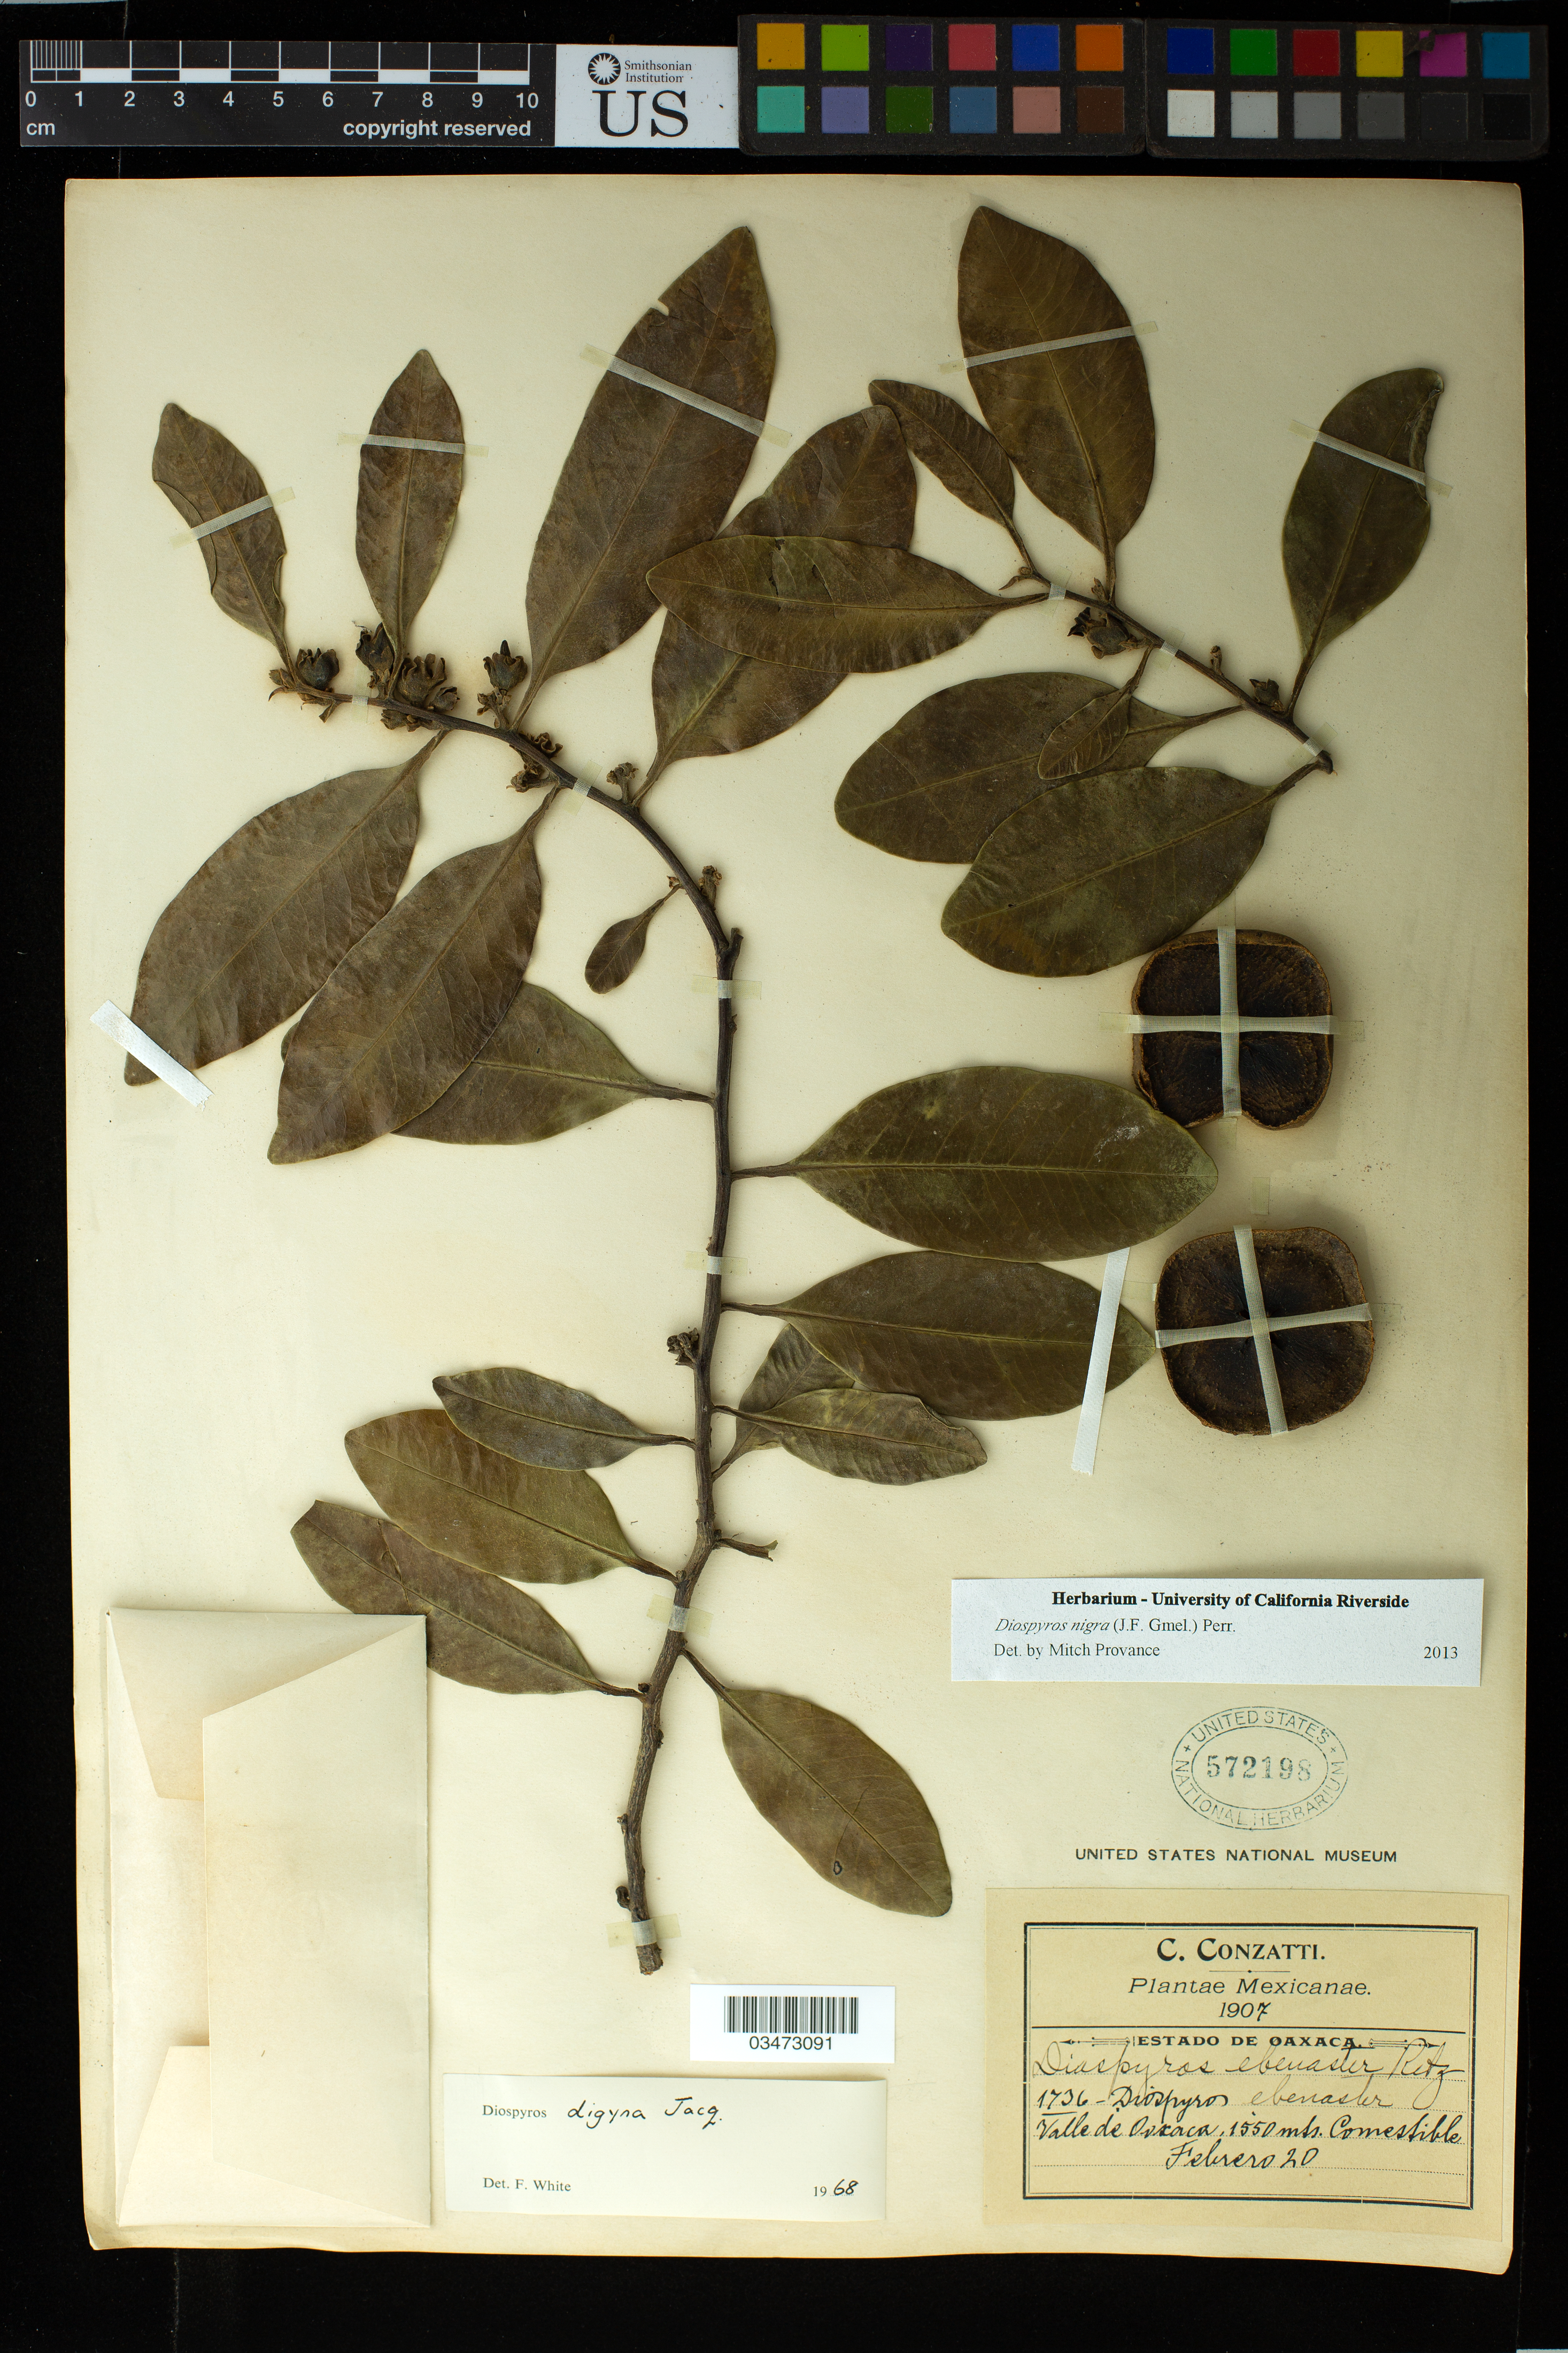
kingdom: Plantae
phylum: Tracheophyta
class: Magnoliopsida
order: Ericales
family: Ebenaceae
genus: Diospyros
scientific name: Diospyros nigra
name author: (J.F. Gmel.) Perr.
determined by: Provance, M. C.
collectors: C. Conzatti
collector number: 1736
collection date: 1907-02-20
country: Mexico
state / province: Oaxaca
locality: Valle de Oaxaca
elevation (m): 1550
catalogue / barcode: US 572198